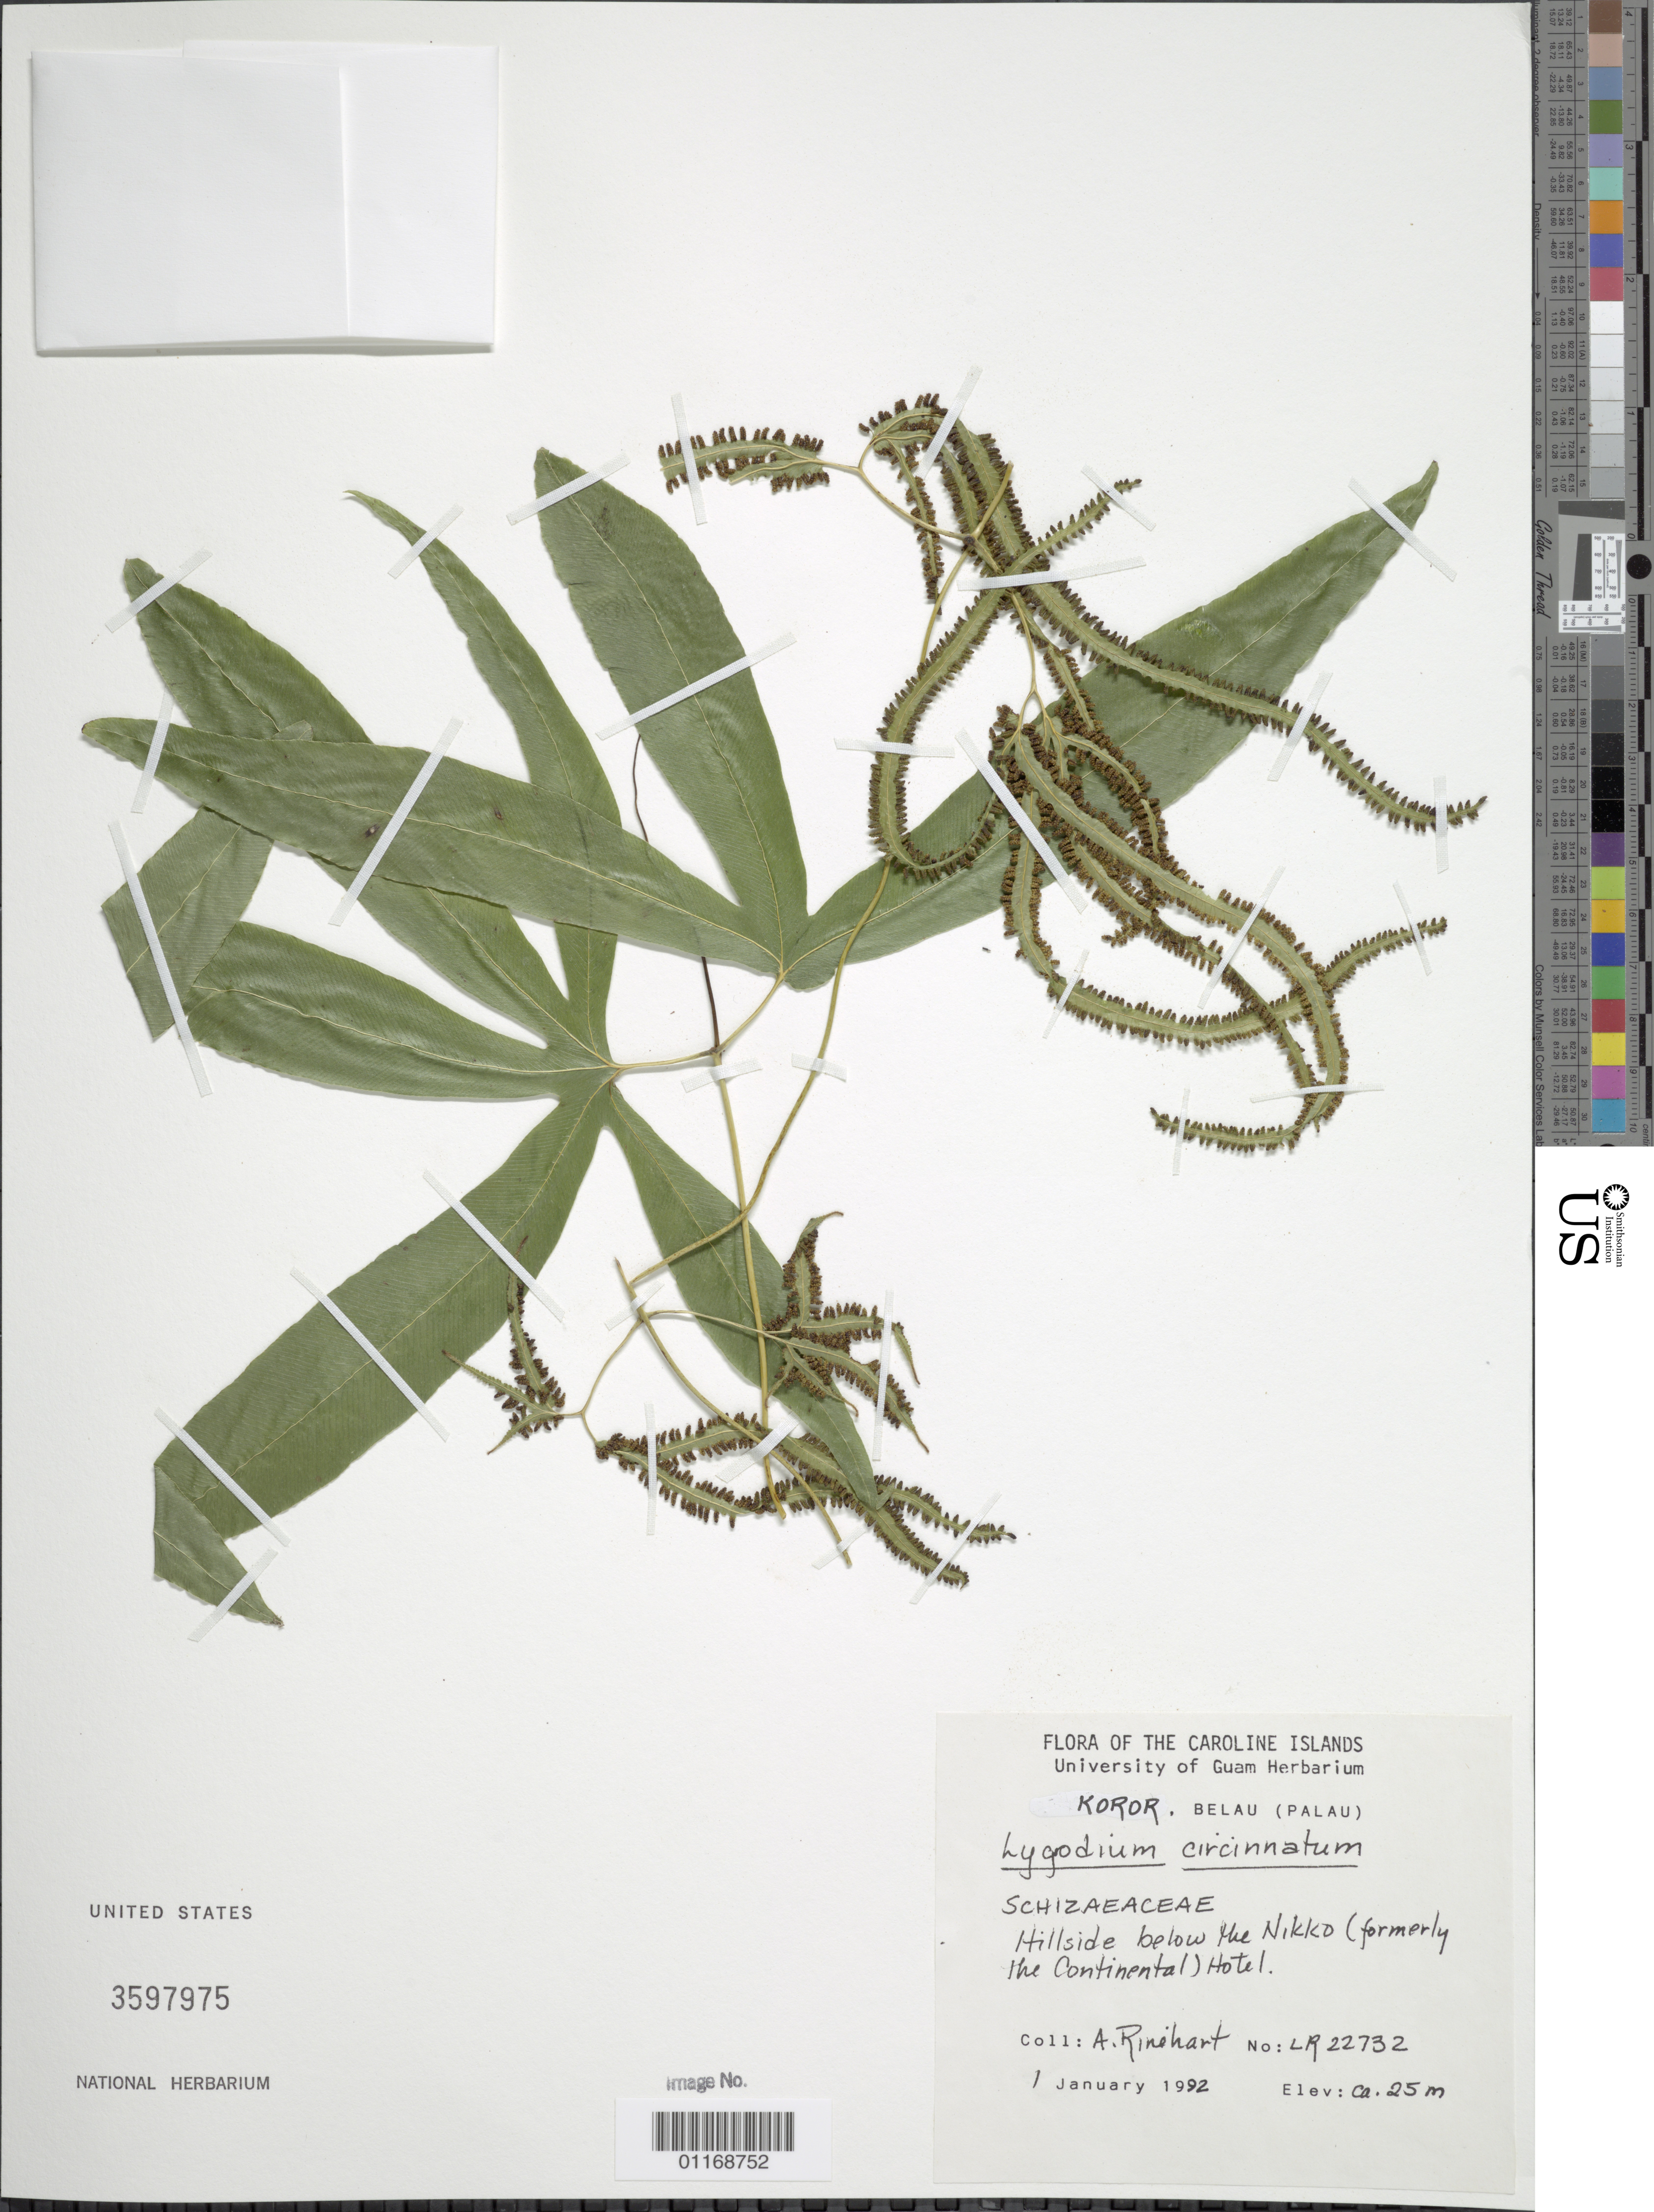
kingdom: Plantae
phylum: Tracheophyta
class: Polypodiopsida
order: Schizaeales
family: Lygodiaceae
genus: Lygodium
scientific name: Lygodium circinnatum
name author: (Burm. f.) Sw.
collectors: A. Rinehart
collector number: LR22732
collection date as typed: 02 Jan 1992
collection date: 1992-01-02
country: Palau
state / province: Ngatpang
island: Babeldaob [Babelthuap]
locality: N of ibobang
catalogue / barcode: US 3597975